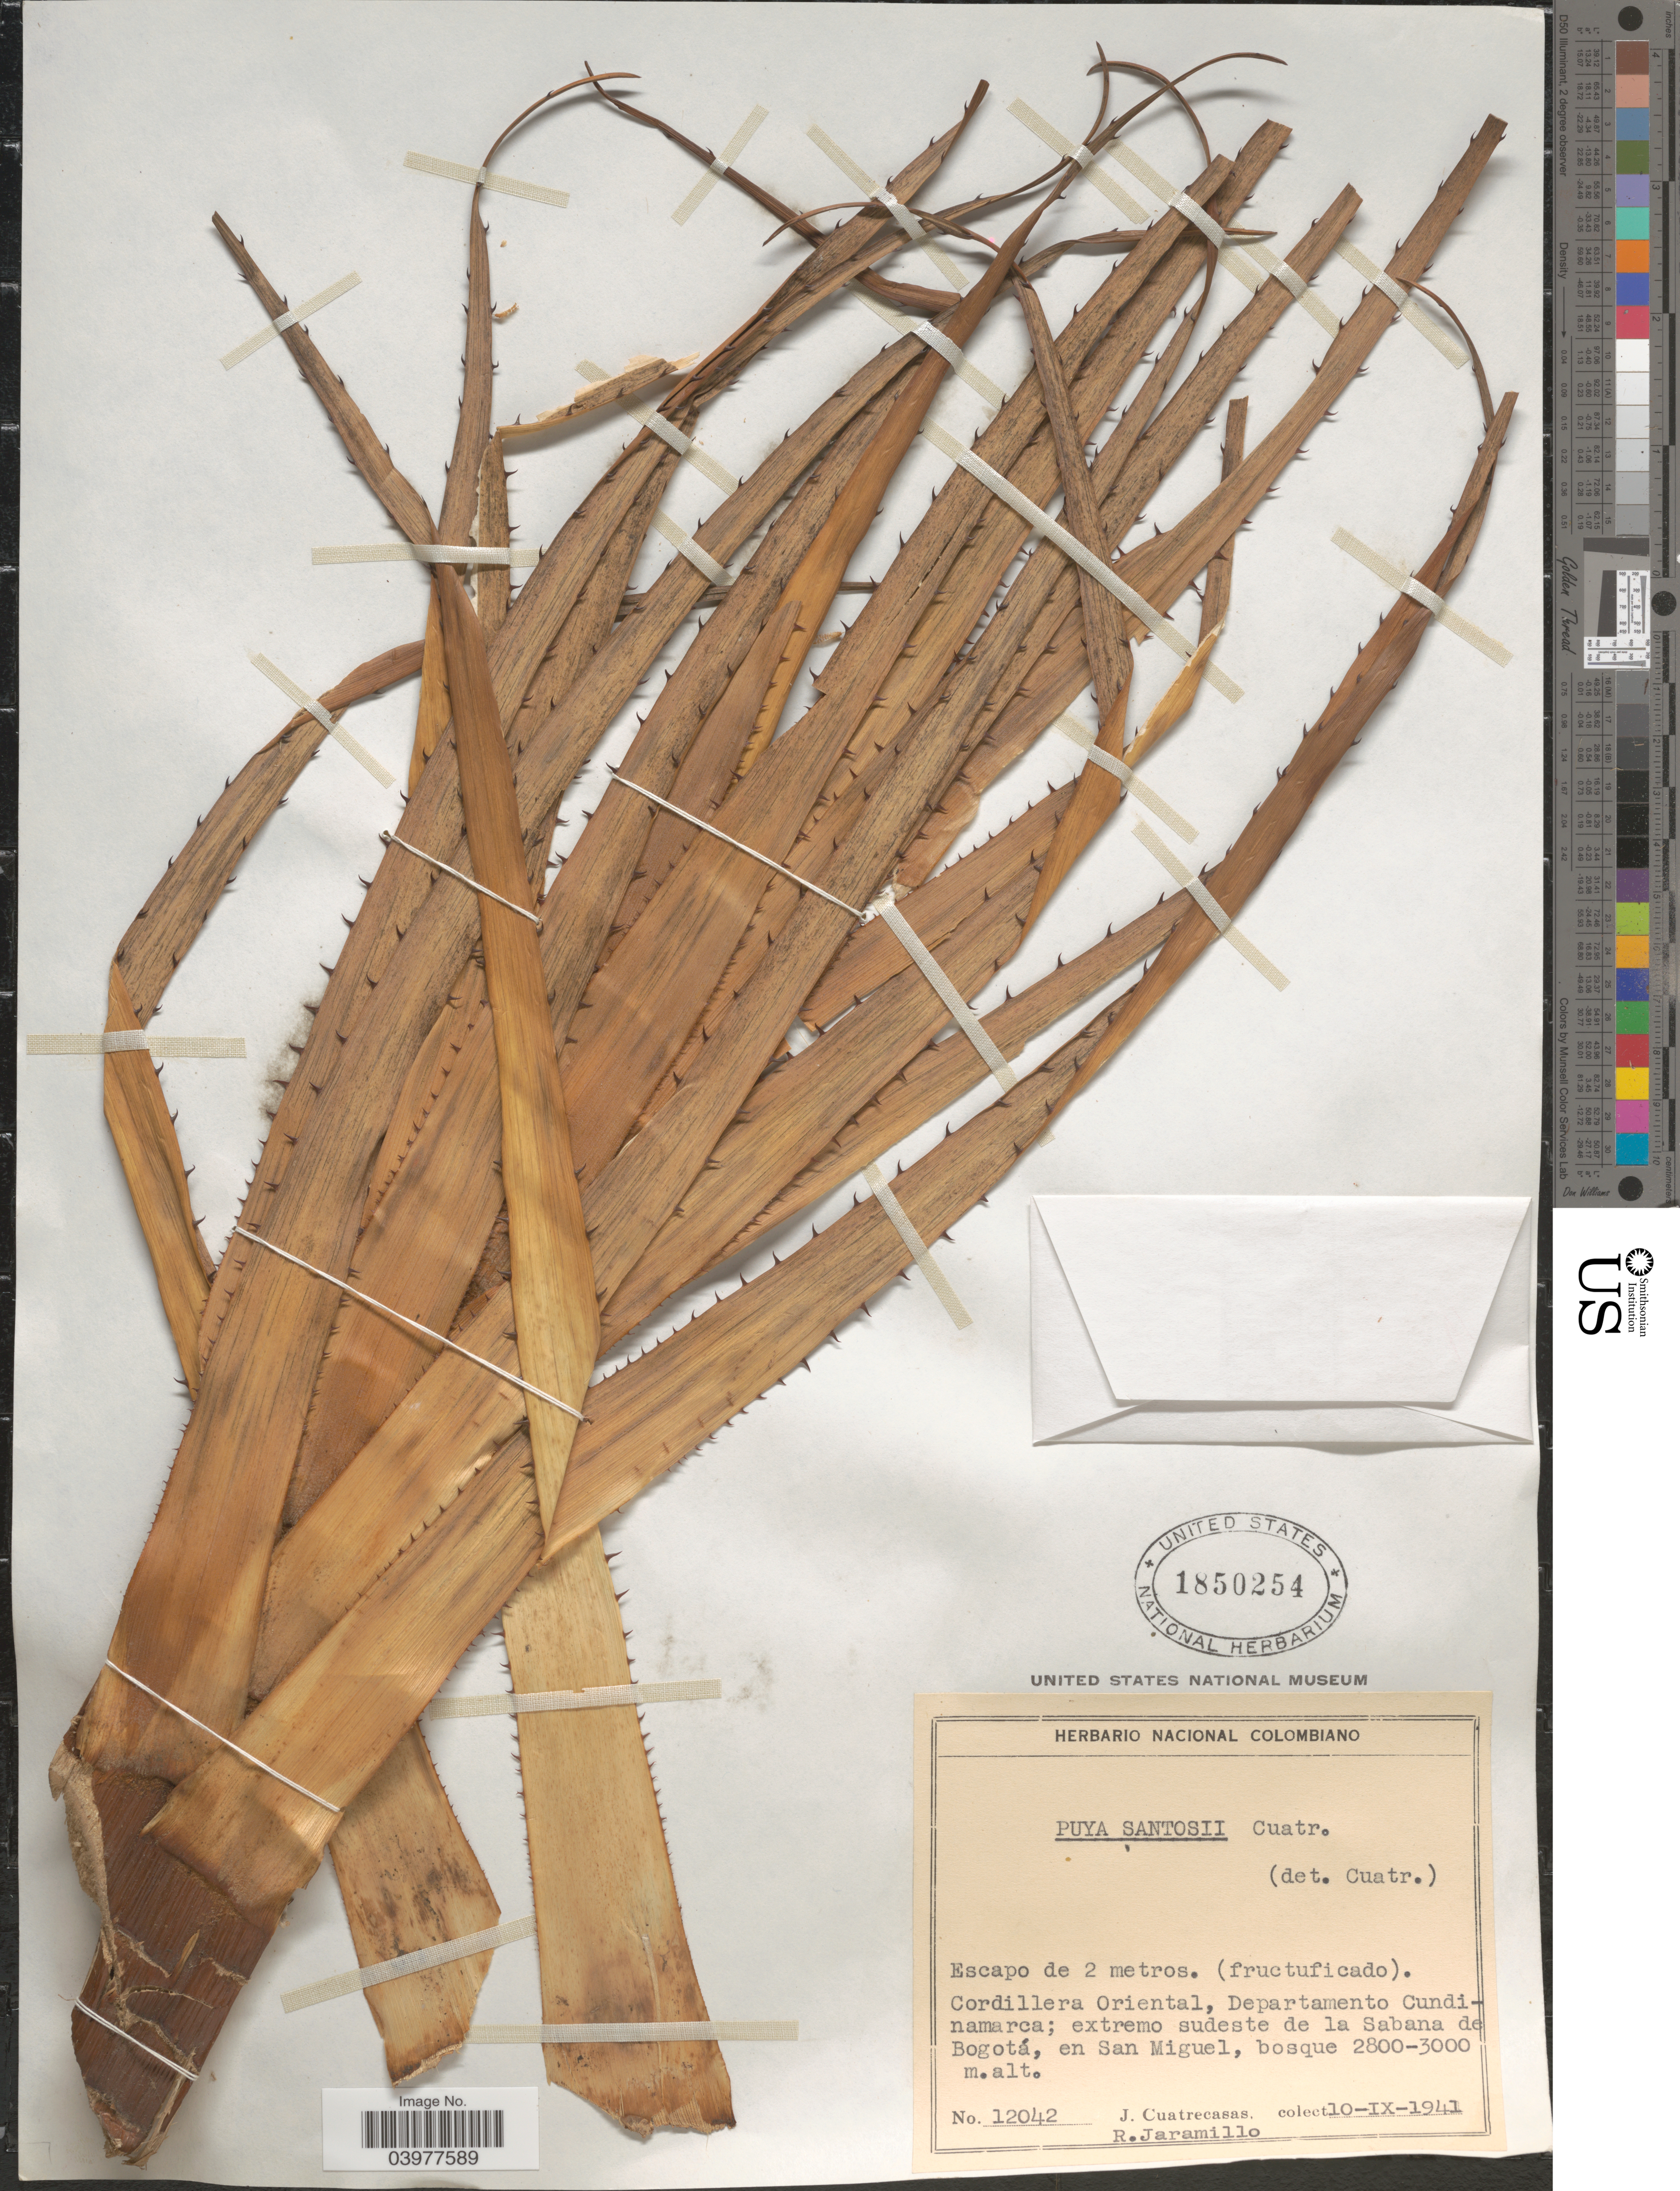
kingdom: Plantae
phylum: Tracheophyta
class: Liliopsida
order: Poales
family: Bromeliaceae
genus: Puya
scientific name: Puya santosii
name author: Cuatrec.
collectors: J. Cuatrecasas & R. Jaramillo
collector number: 12042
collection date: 1941-09-10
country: Colombia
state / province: Cundinamarca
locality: Cordillera Oriental, Departamento Cundinamarca; extremo sudeste de la Sabana de Bogotá, en San Miguel.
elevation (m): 2800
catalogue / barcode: US 1850254